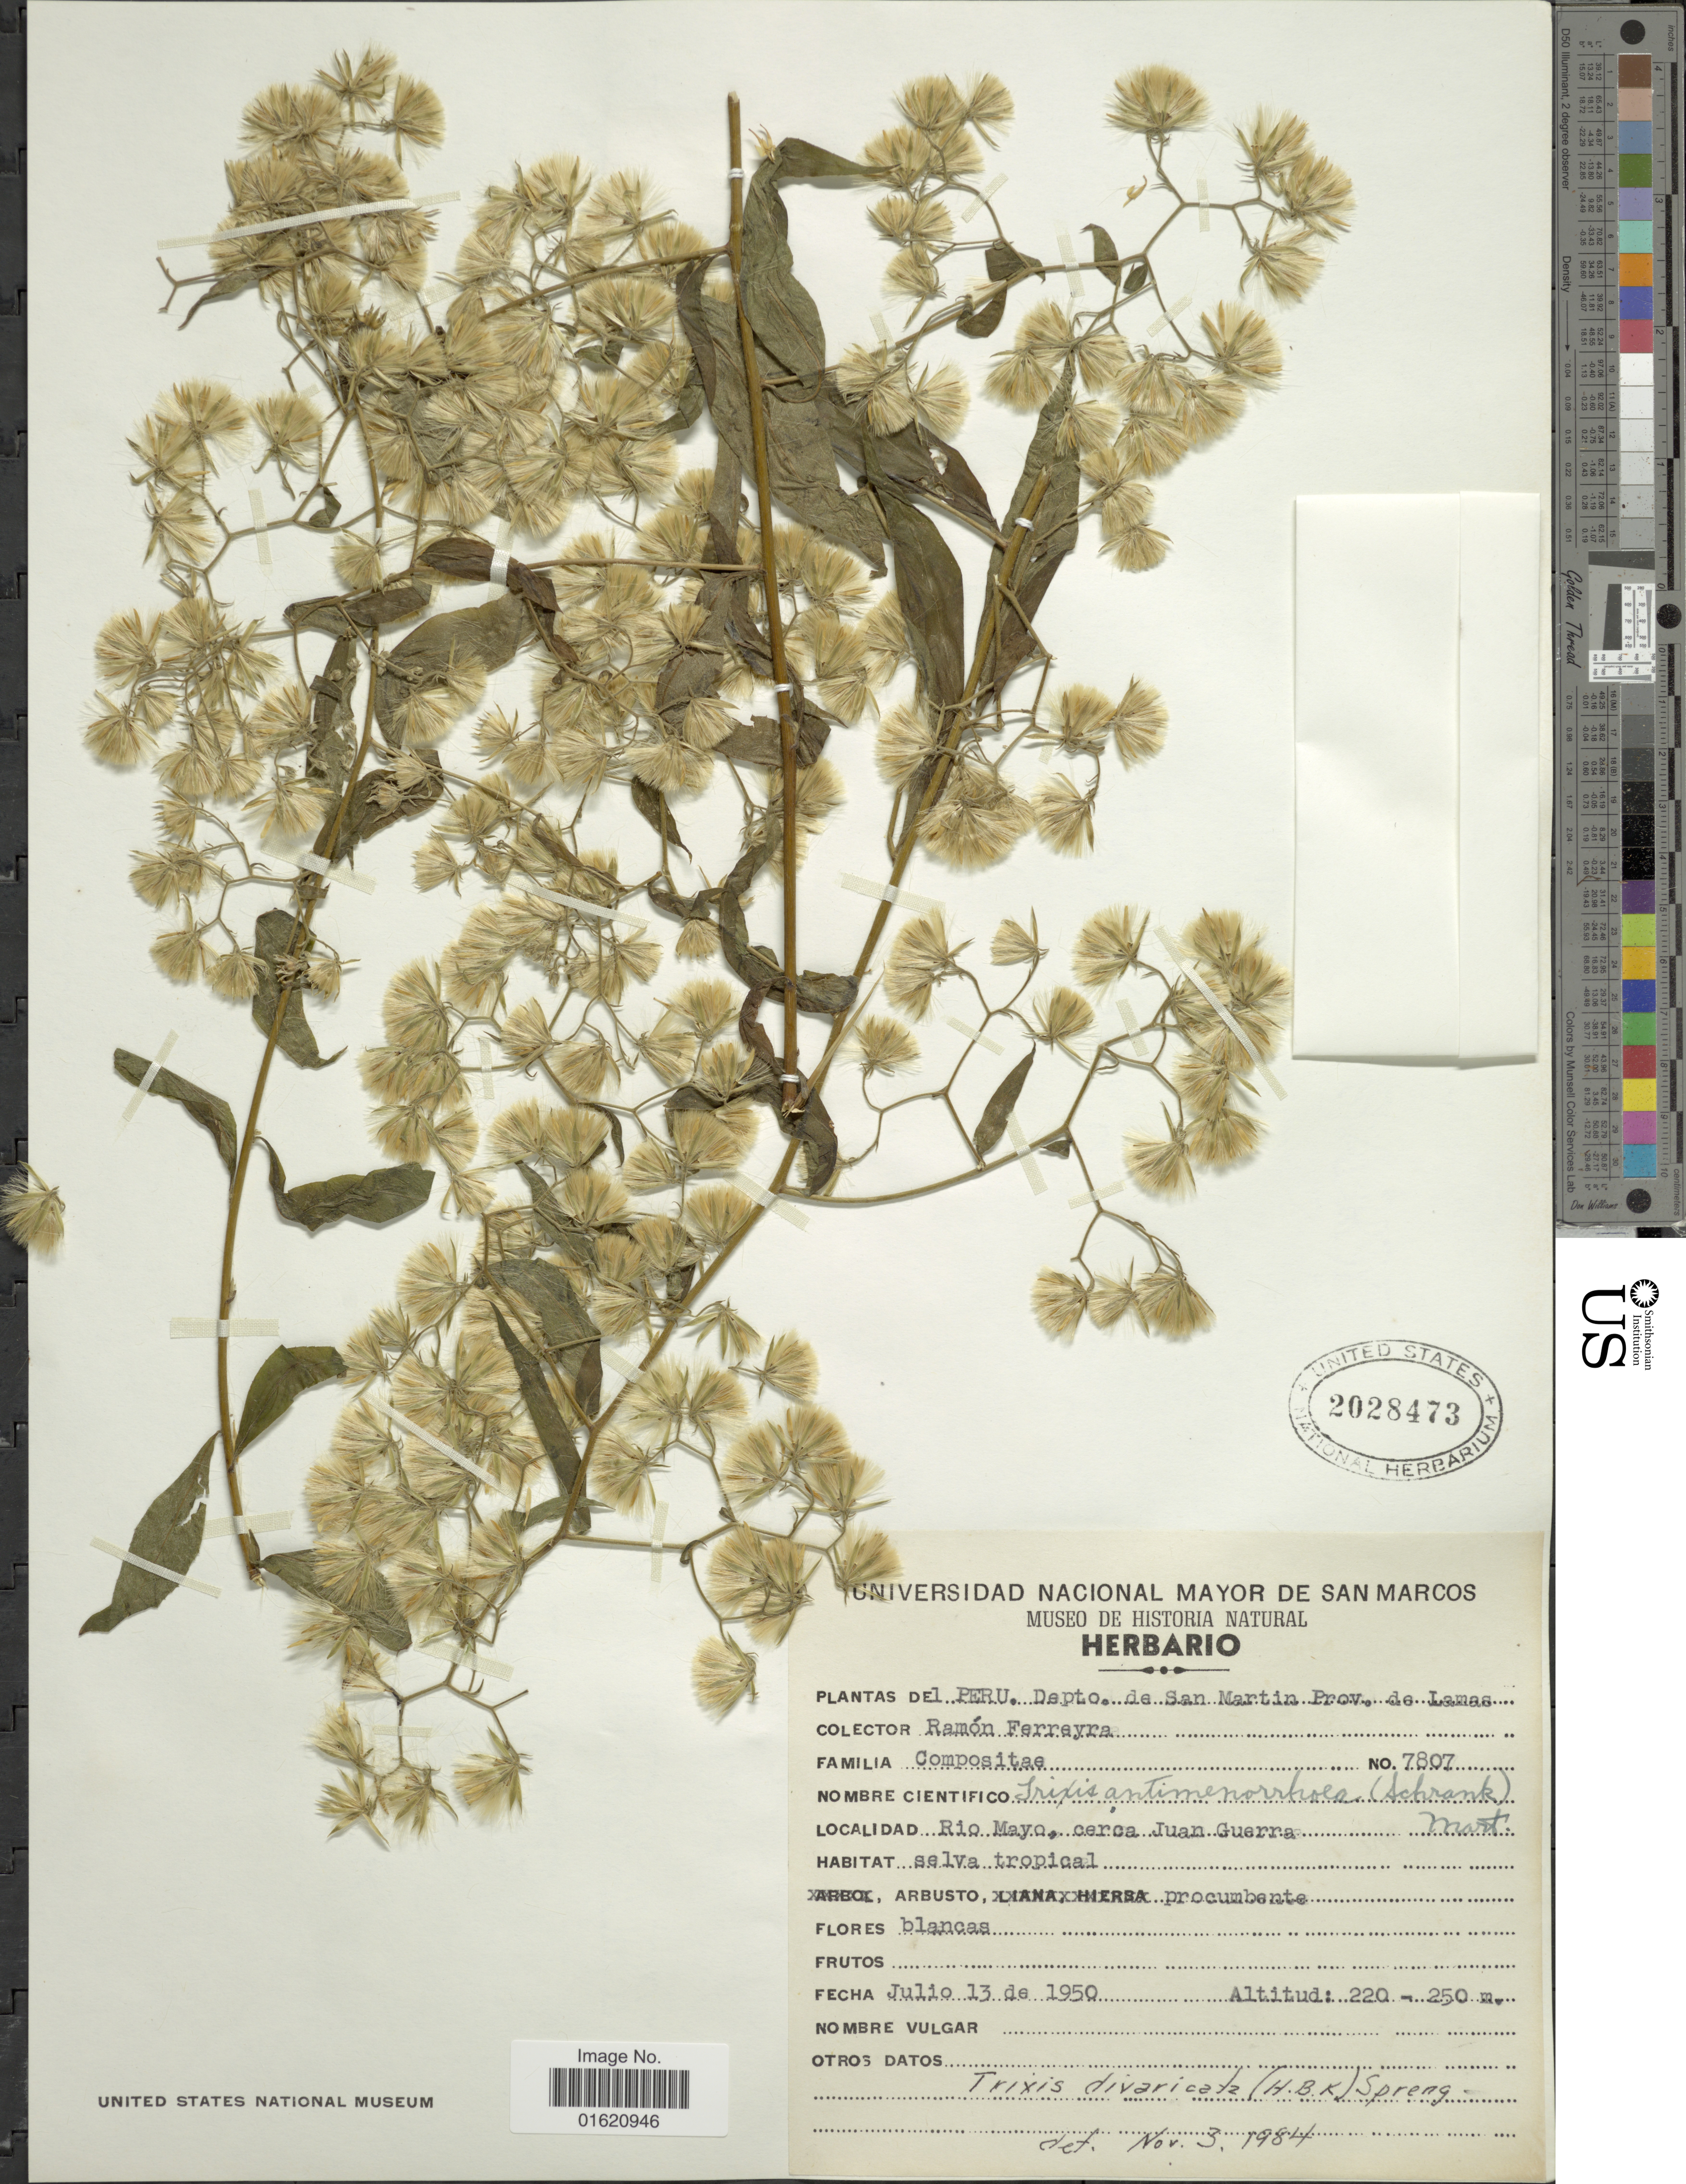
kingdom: Plantae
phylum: Tracheophyta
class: Magnoliopsida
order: Asterales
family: Asteraceae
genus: Trixis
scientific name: Trixis antimenorrhoea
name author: (Schrank) Mart. ex Kuntze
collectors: R. A. Ferreyra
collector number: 7807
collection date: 1950-07-13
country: Peru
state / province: San Martín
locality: Prov. de Lamas, Rio Mayo, cerca Juan Guerra, selva tropical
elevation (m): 200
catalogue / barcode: US 2028473